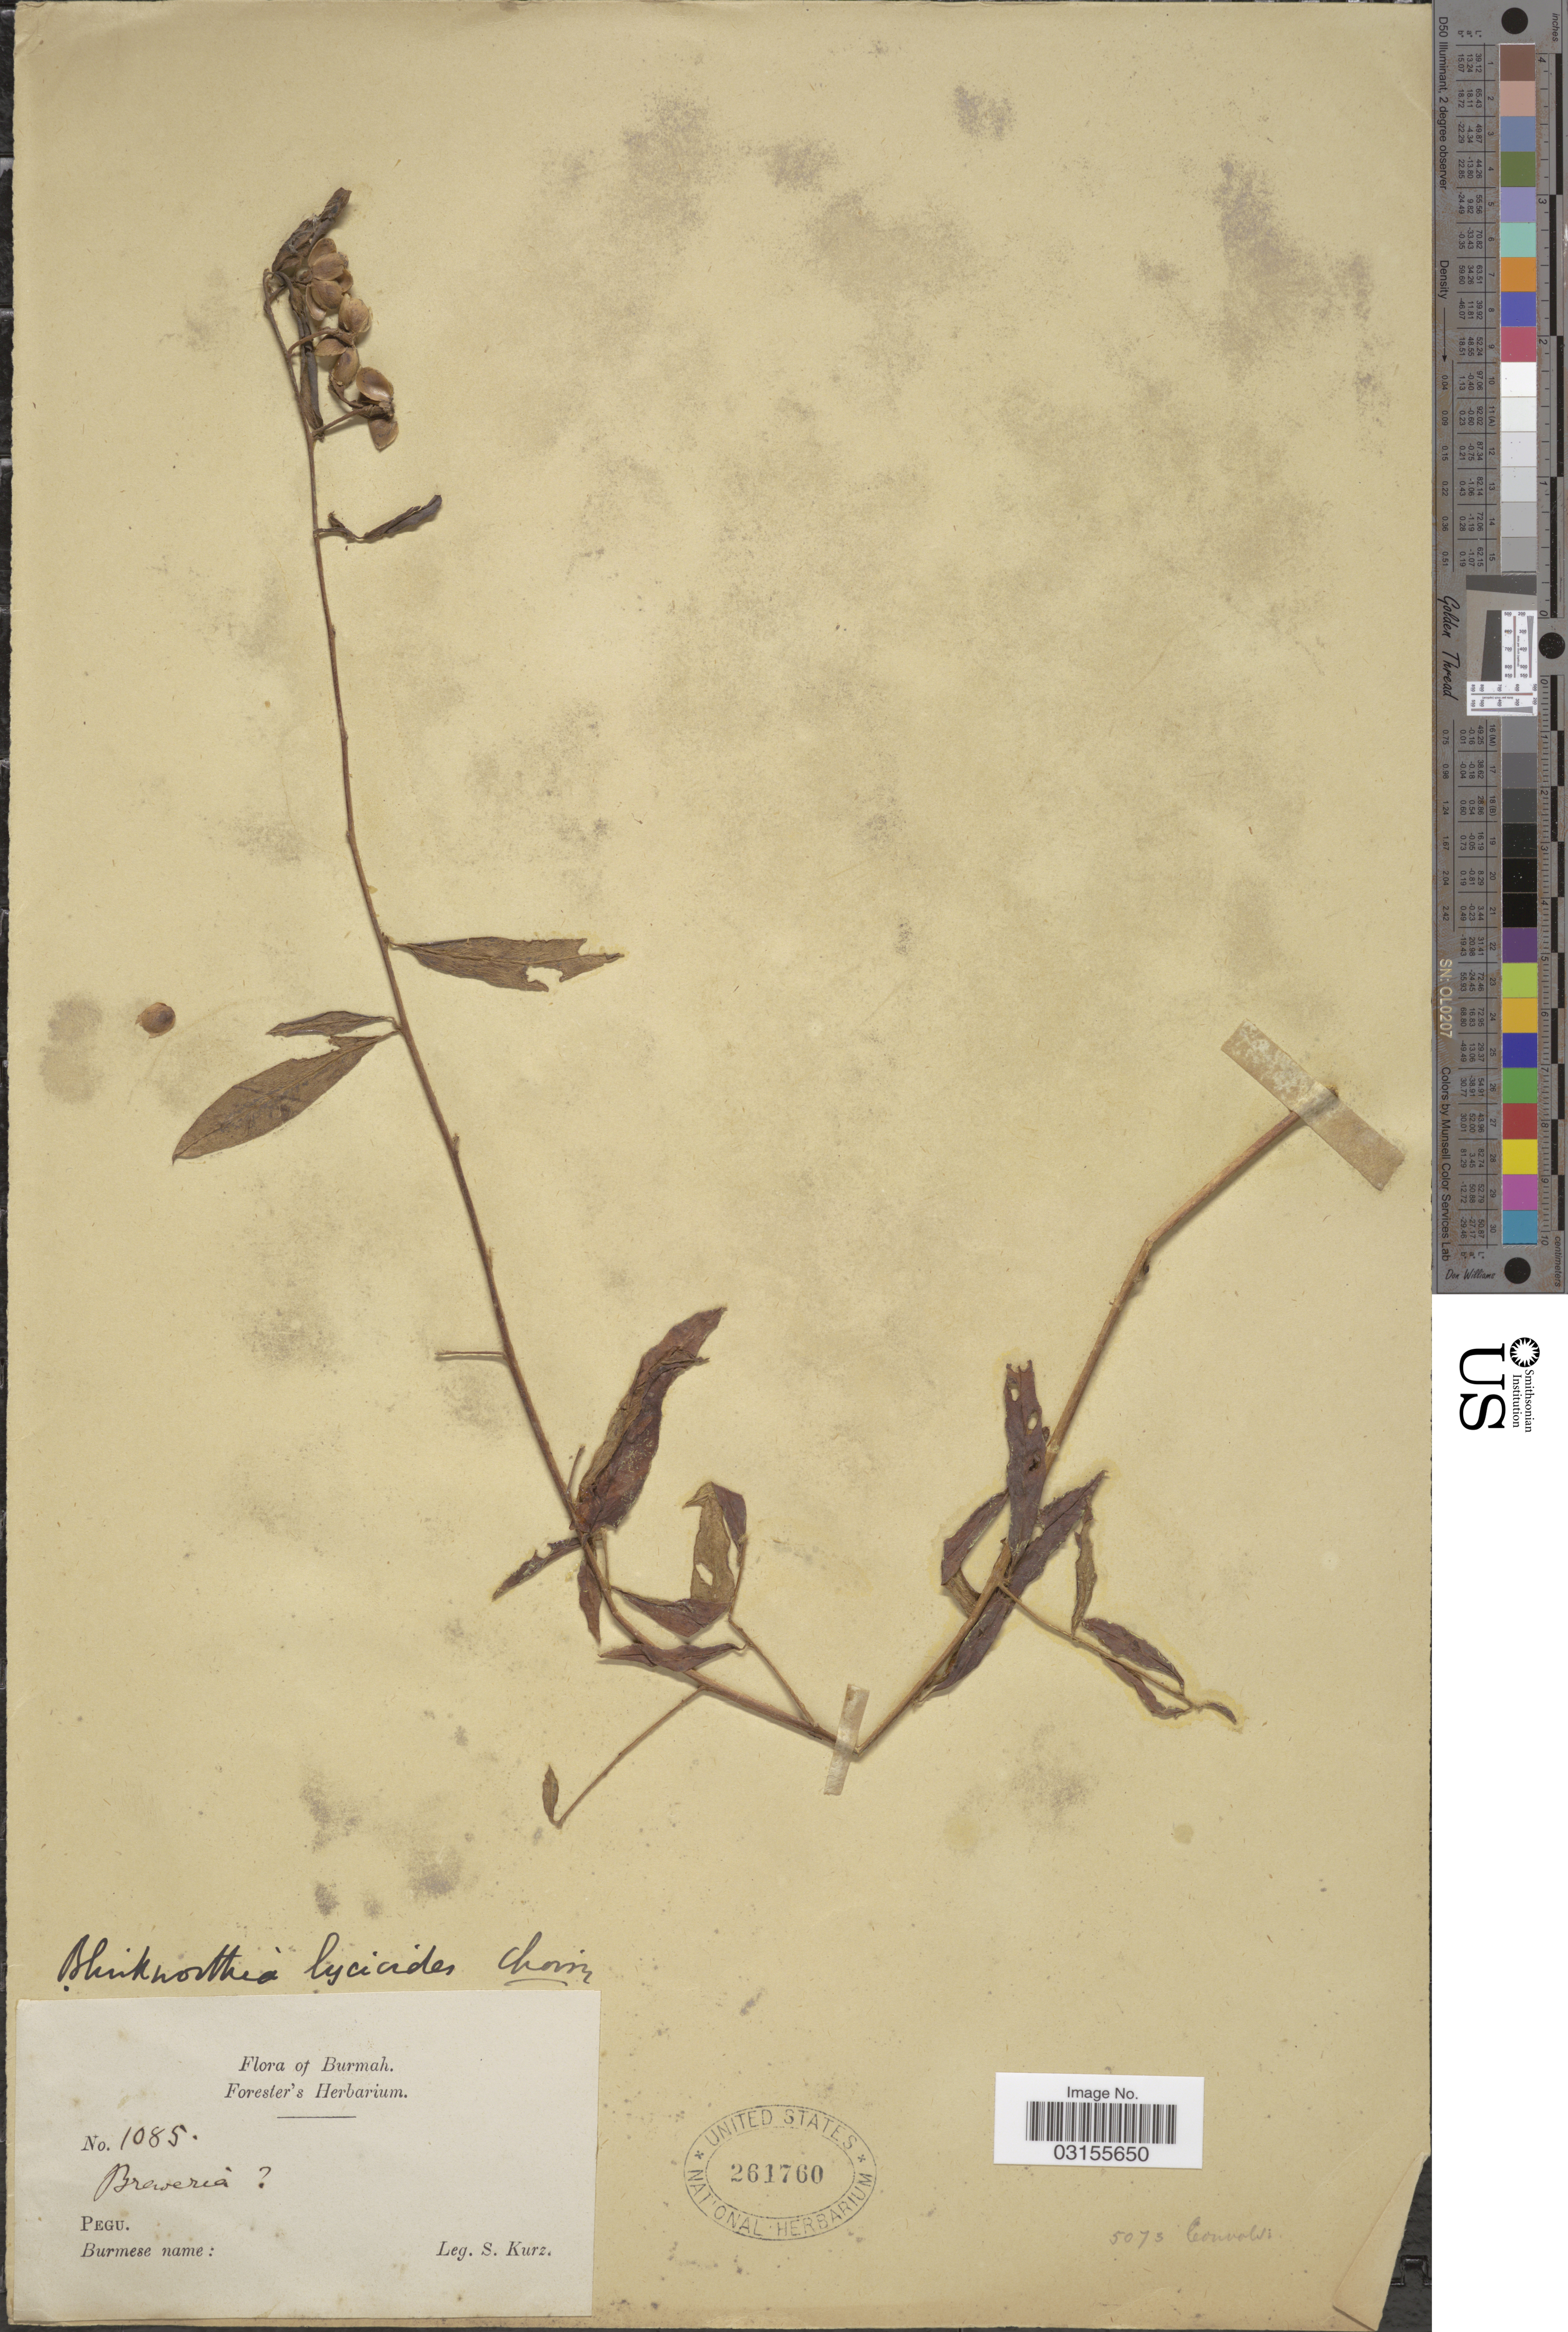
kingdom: Plantae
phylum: Tracheophyta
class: Magnoliopsida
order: Solanales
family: Convolvulaceae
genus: Argyreia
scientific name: Argyreia lycioides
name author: (Choisy) Traiperm & Rattanakr.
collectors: S. Kurz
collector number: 1085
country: Myanmar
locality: Burmah. Pegu.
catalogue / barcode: US 261760